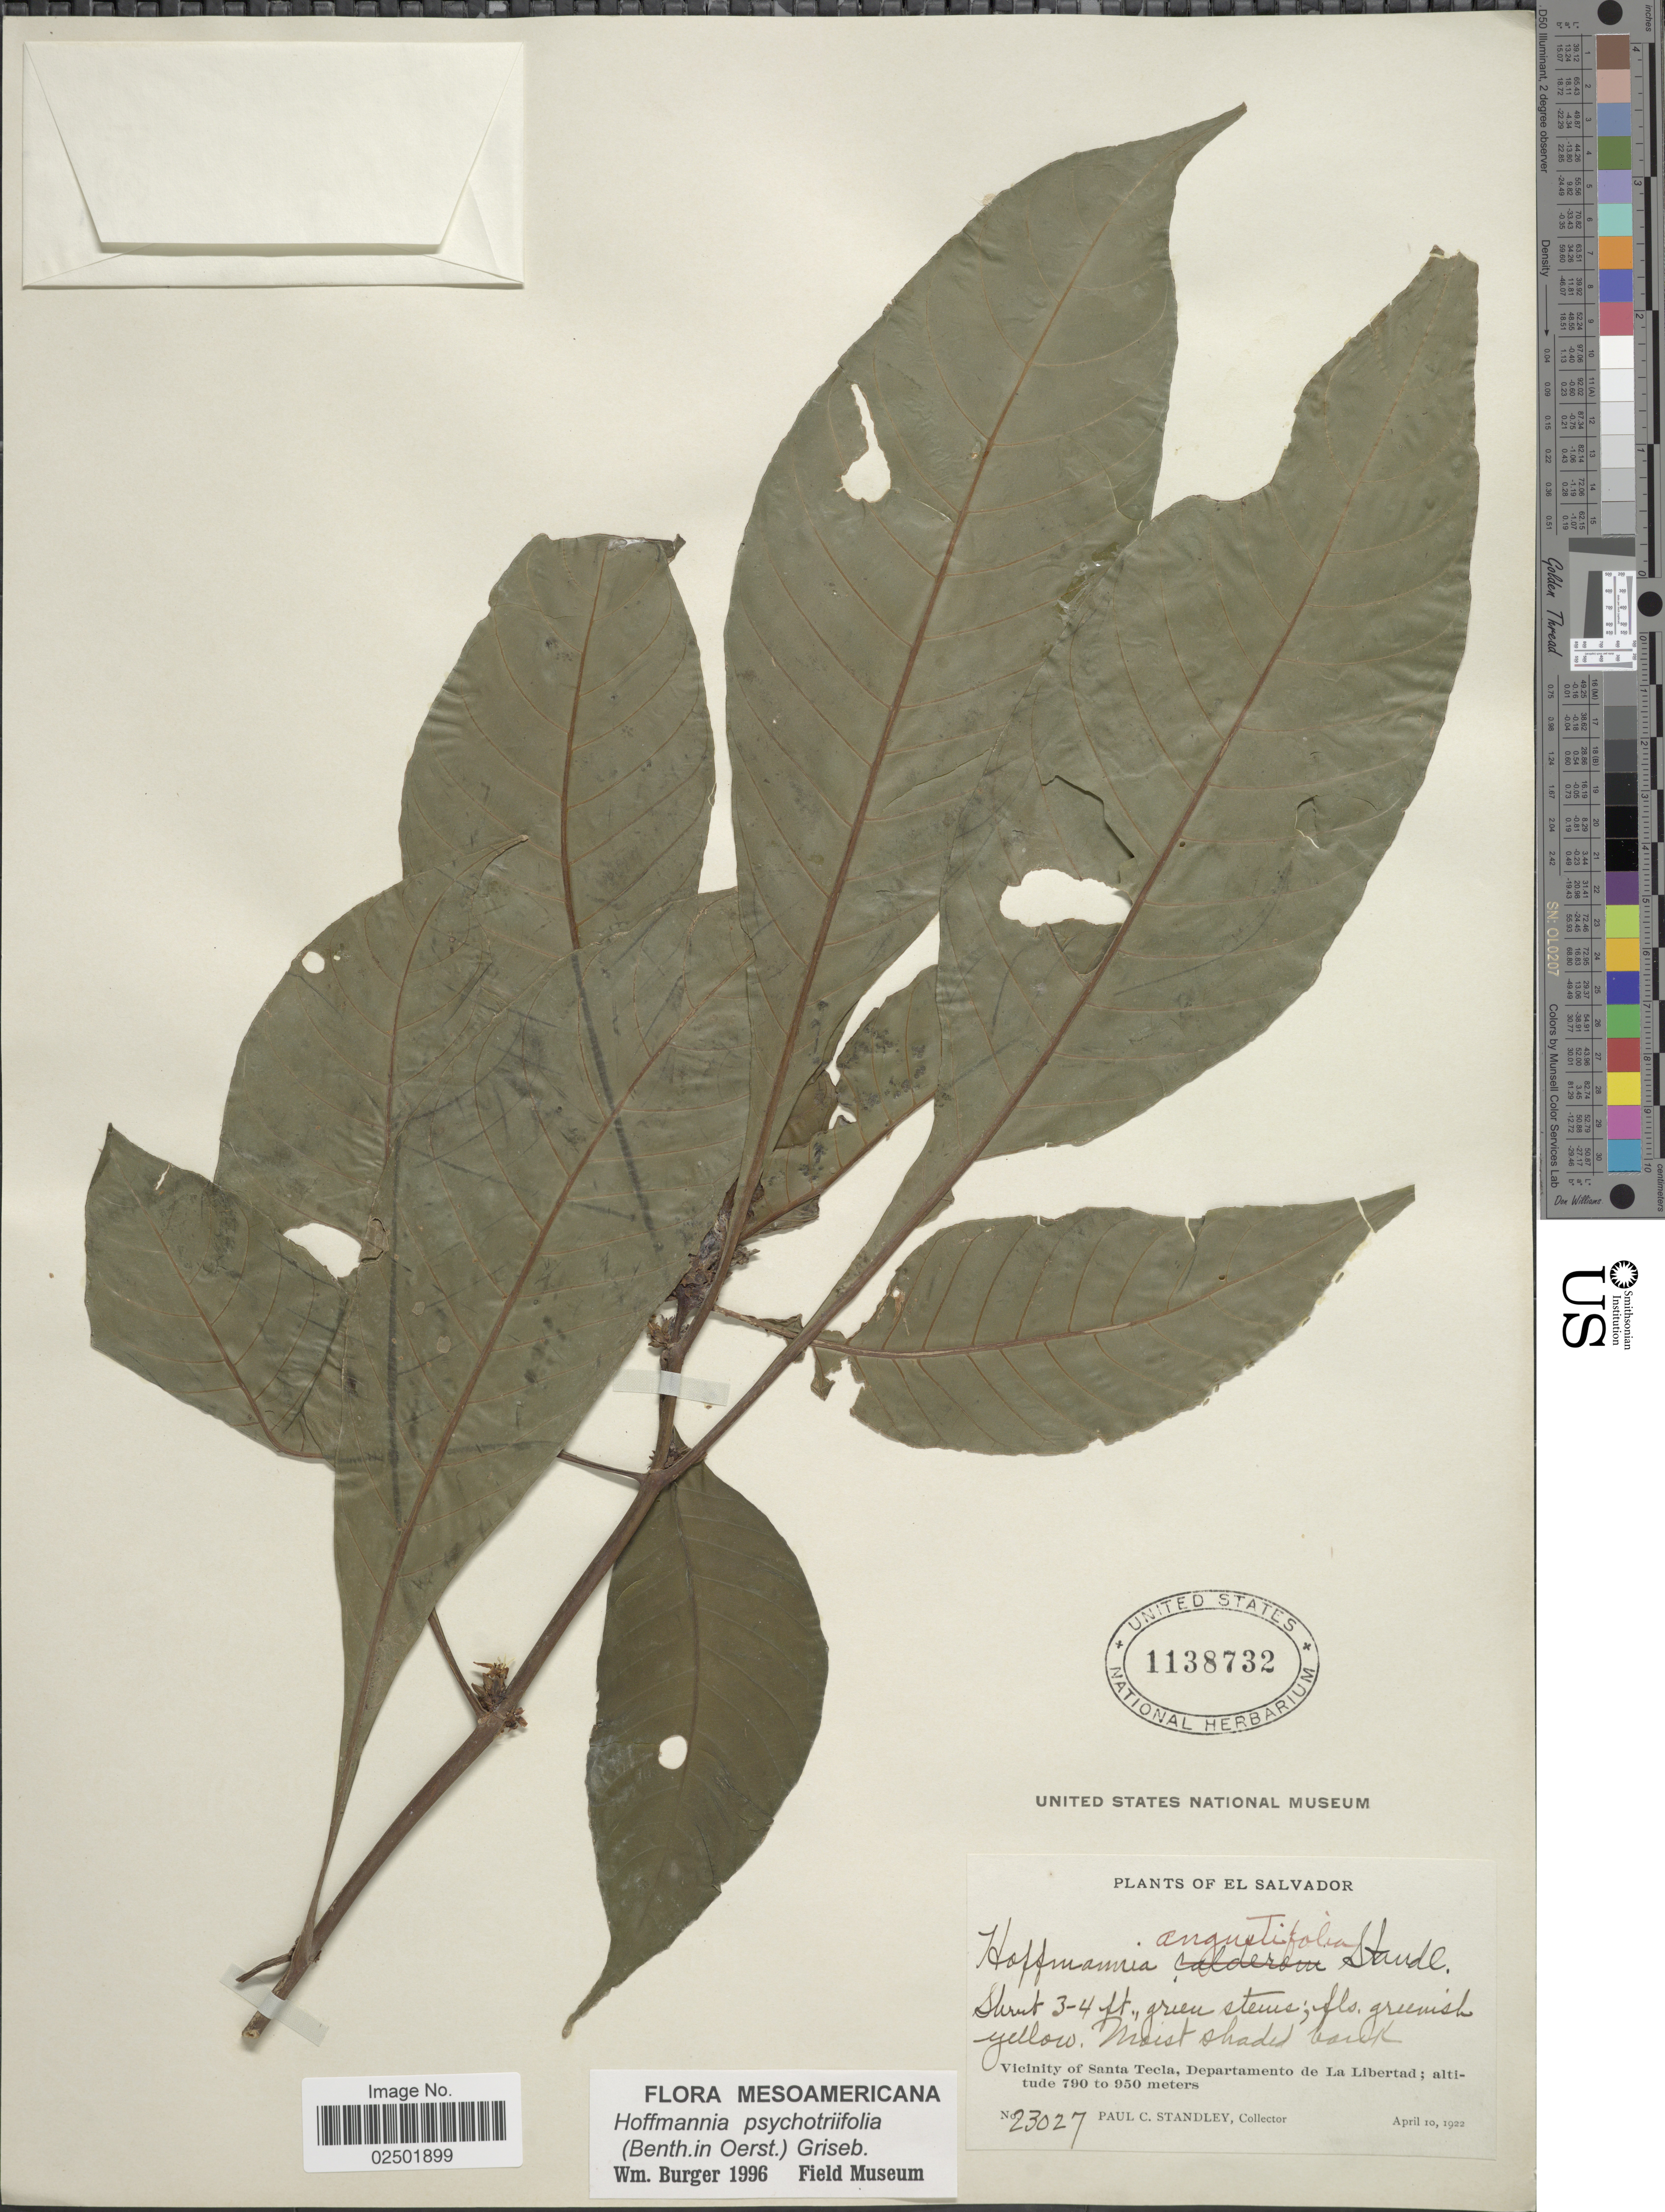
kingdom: Plantae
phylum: Tracheophyta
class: Magnoliopsida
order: Gentianales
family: Rubiaceae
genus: Hoffmannia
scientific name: Hoffmannia psychotriifolia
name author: (Benth.) Griseb.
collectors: P. C. Standley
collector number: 23027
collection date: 1922-04-10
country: El Salvador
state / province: La Libertad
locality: Vicinity of Santa Tecla,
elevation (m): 790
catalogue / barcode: US 1138732